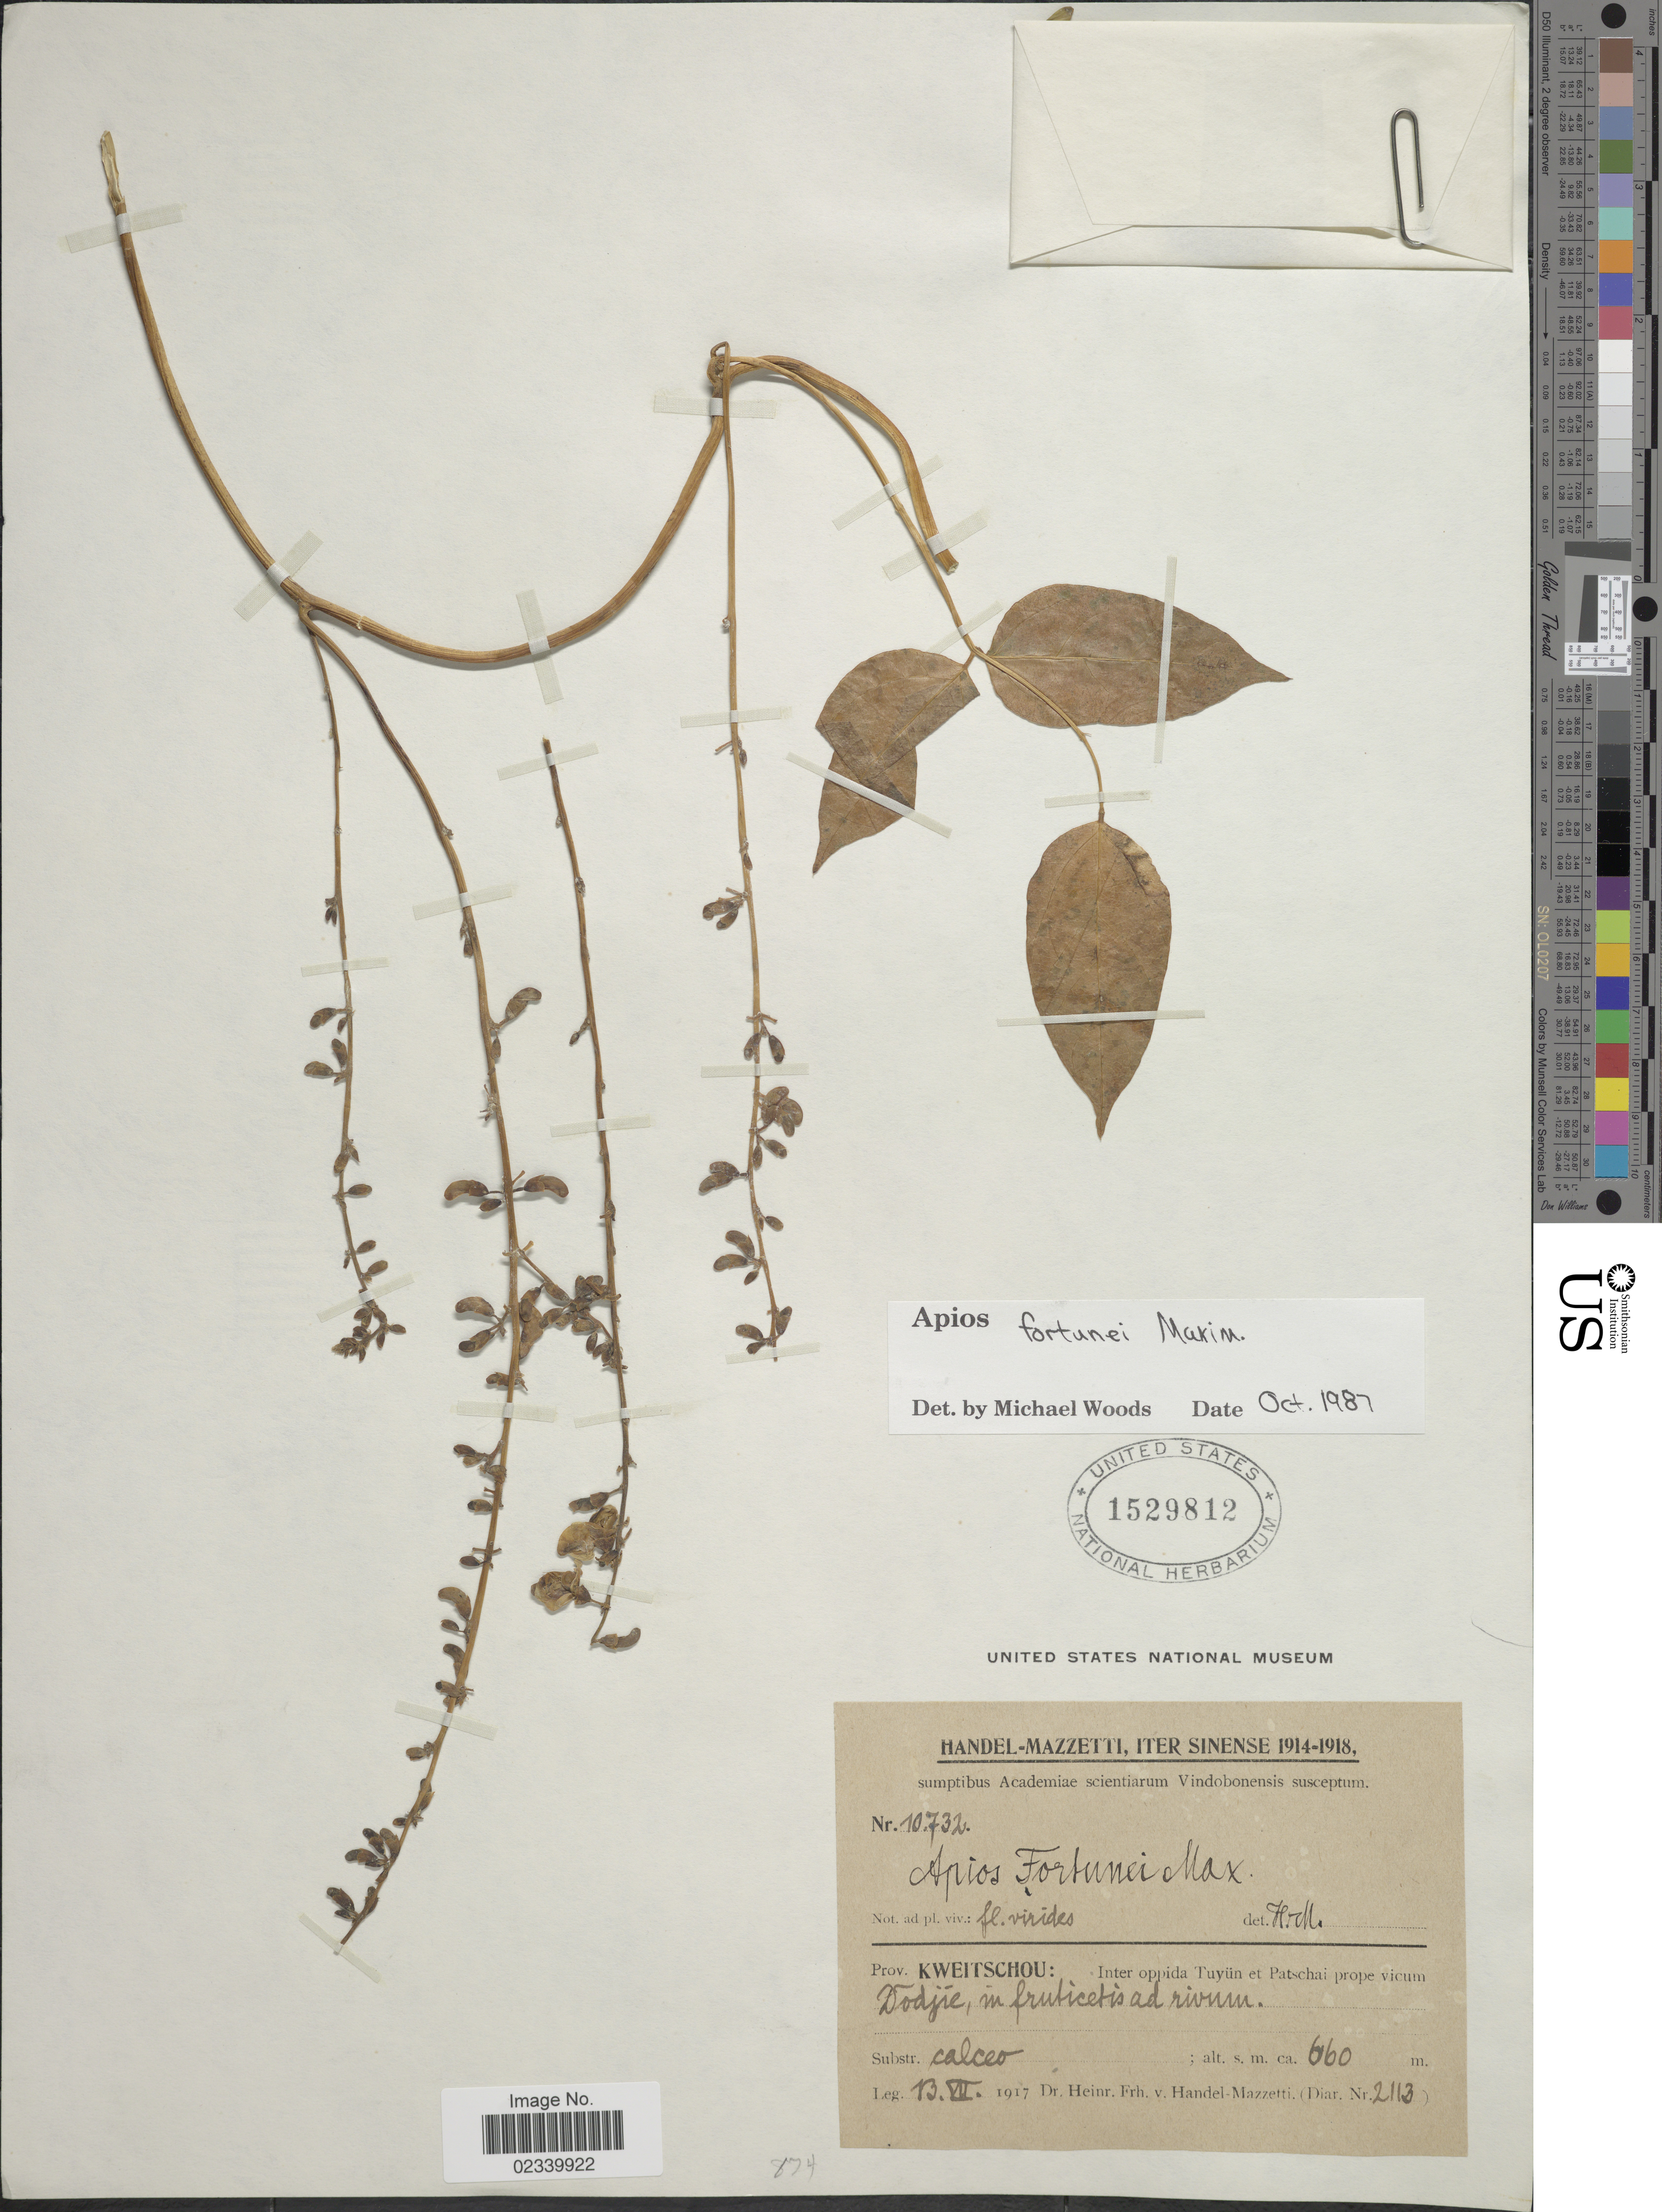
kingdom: Plantae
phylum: Tracheophyta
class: Magnoliopsida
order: Fabales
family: Fabaceae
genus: Apios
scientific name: Apios fortunei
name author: Maxim.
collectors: H. Handel-Mazzetti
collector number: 10732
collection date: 1917-07-13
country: China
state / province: Guizhou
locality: Prov. Kweitschou: Inter oppida Tuyün et Patschai prope vicum, Dodjie, in fruticetis ad riuvm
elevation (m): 660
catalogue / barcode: US 1529812